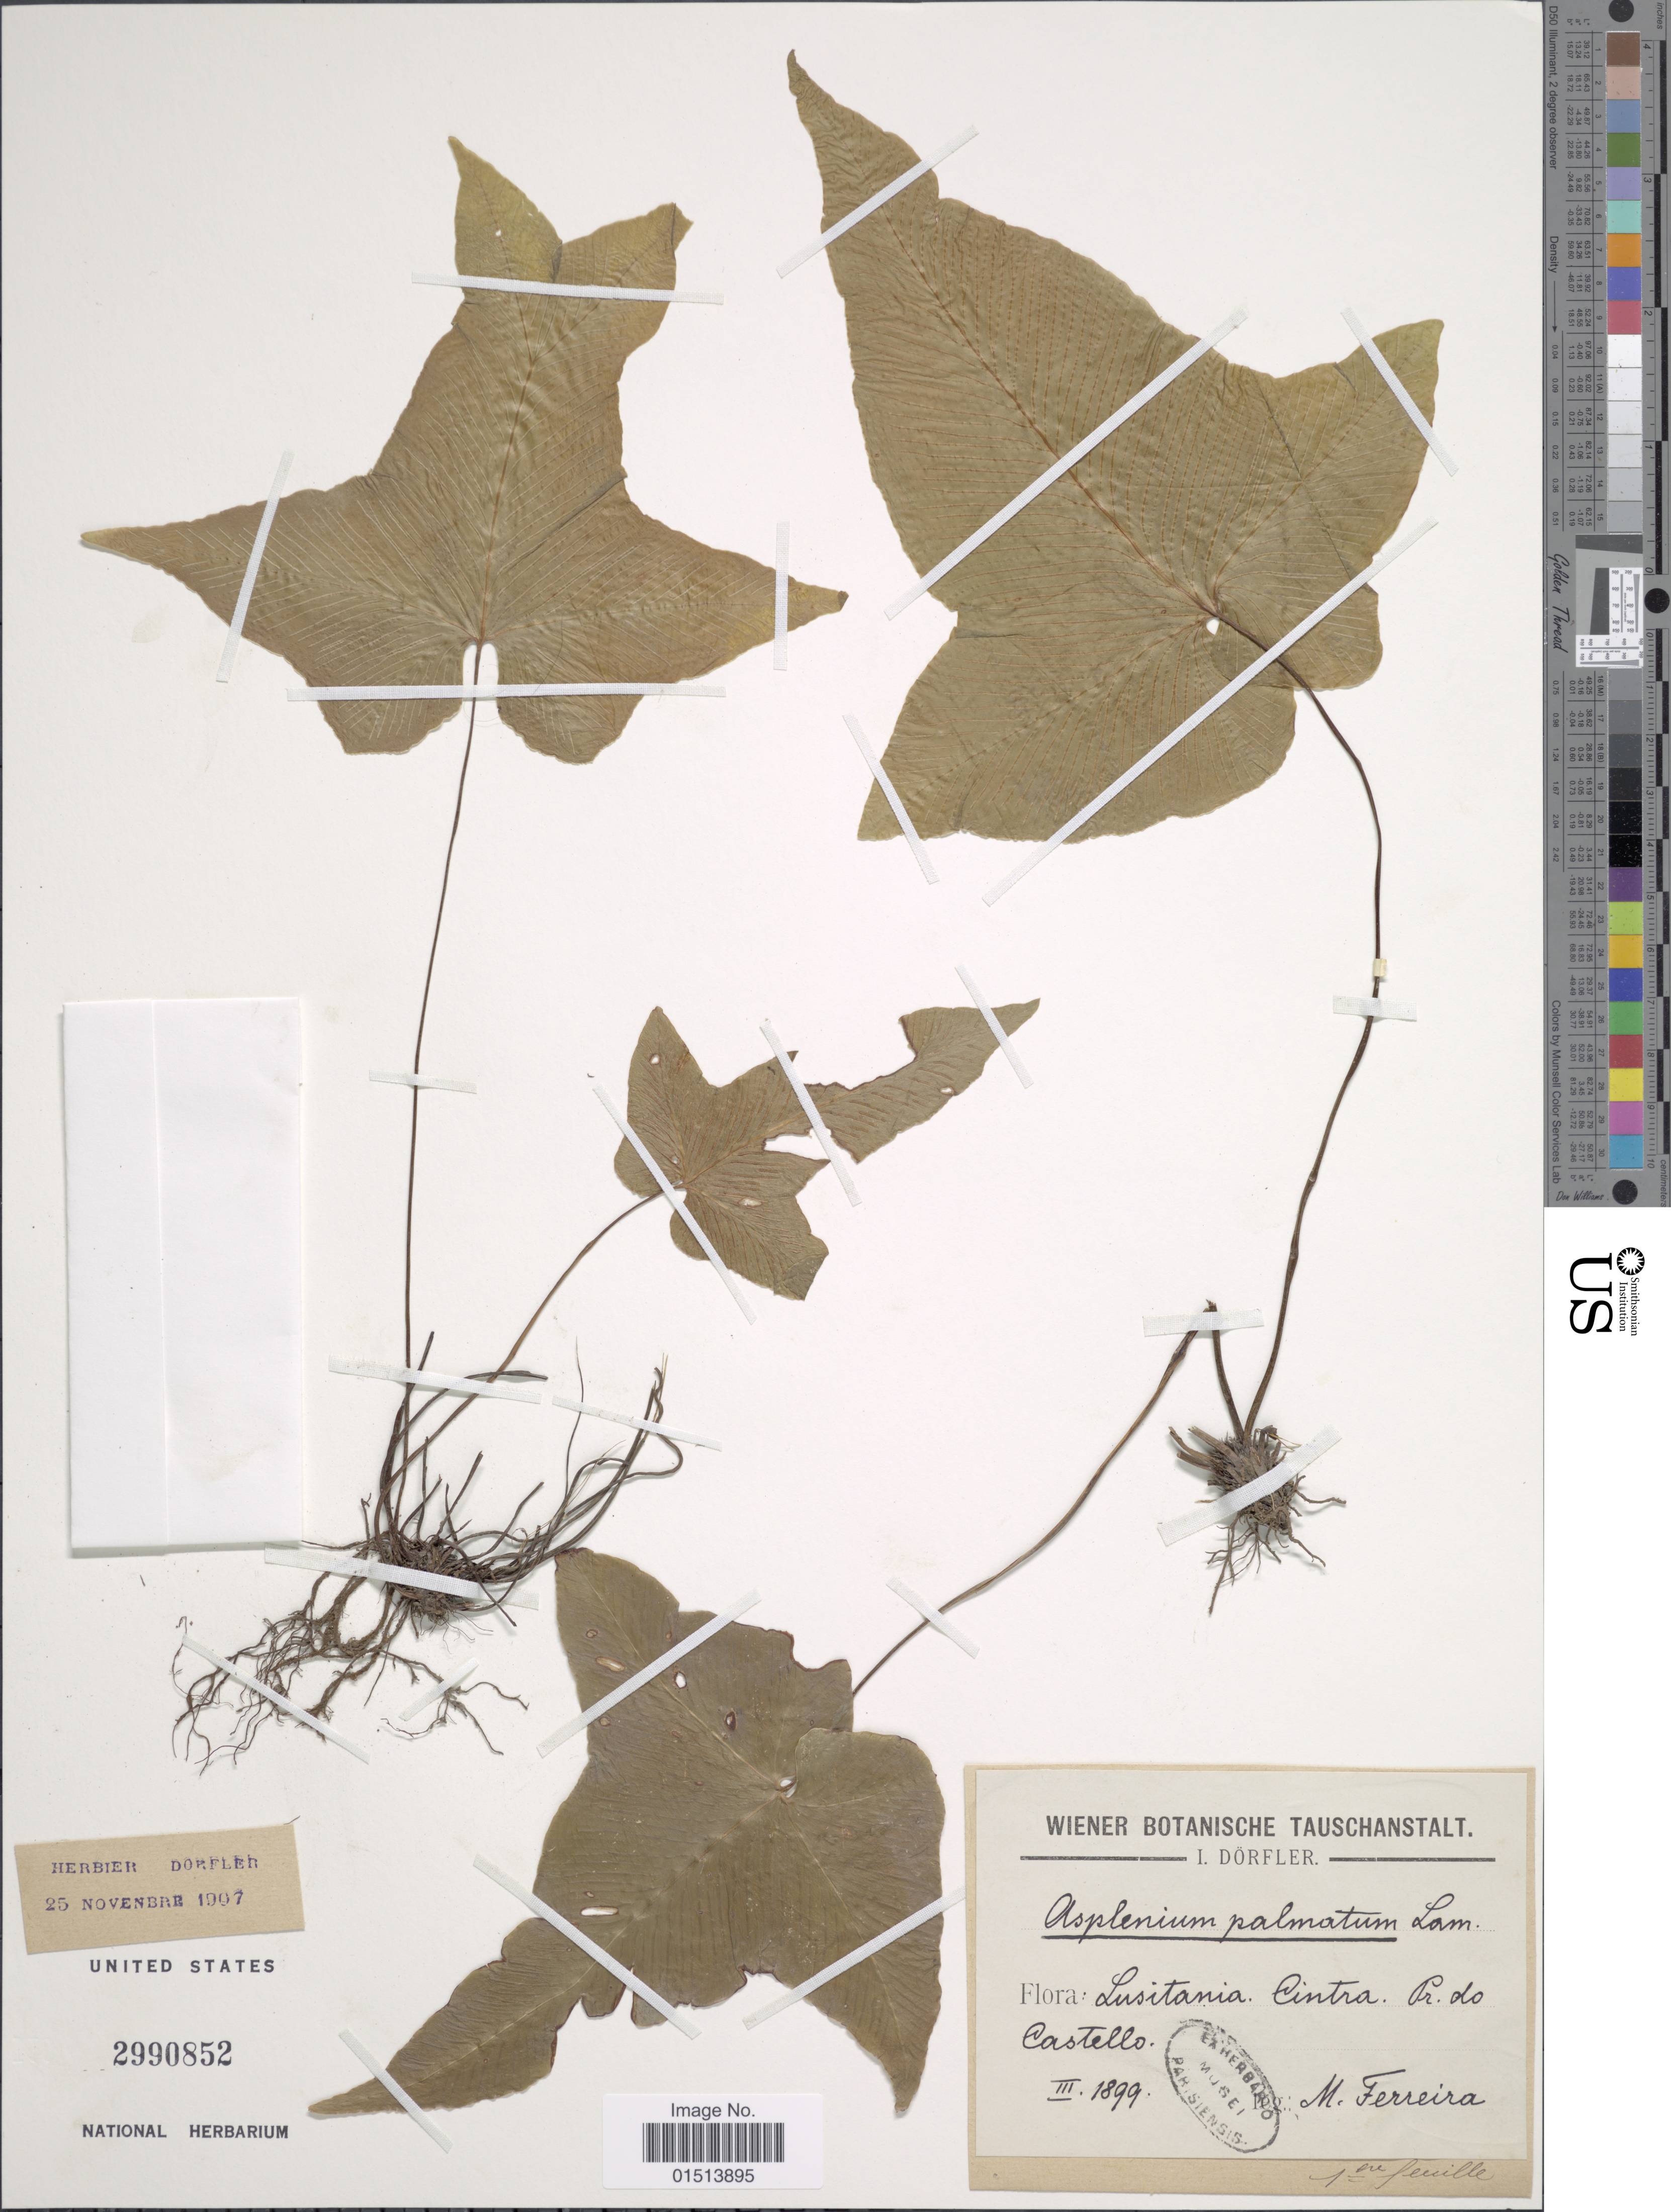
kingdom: Plantae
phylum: Tracheophyta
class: Polypodiopsida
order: Polypodiales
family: Aspleniaceae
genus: Asplenium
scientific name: Asplenium hemionitis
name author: L.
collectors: M. Ferreira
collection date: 1899-03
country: Portugal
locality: Lusitania, bintra, Pr. do Castello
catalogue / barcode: US 2990852